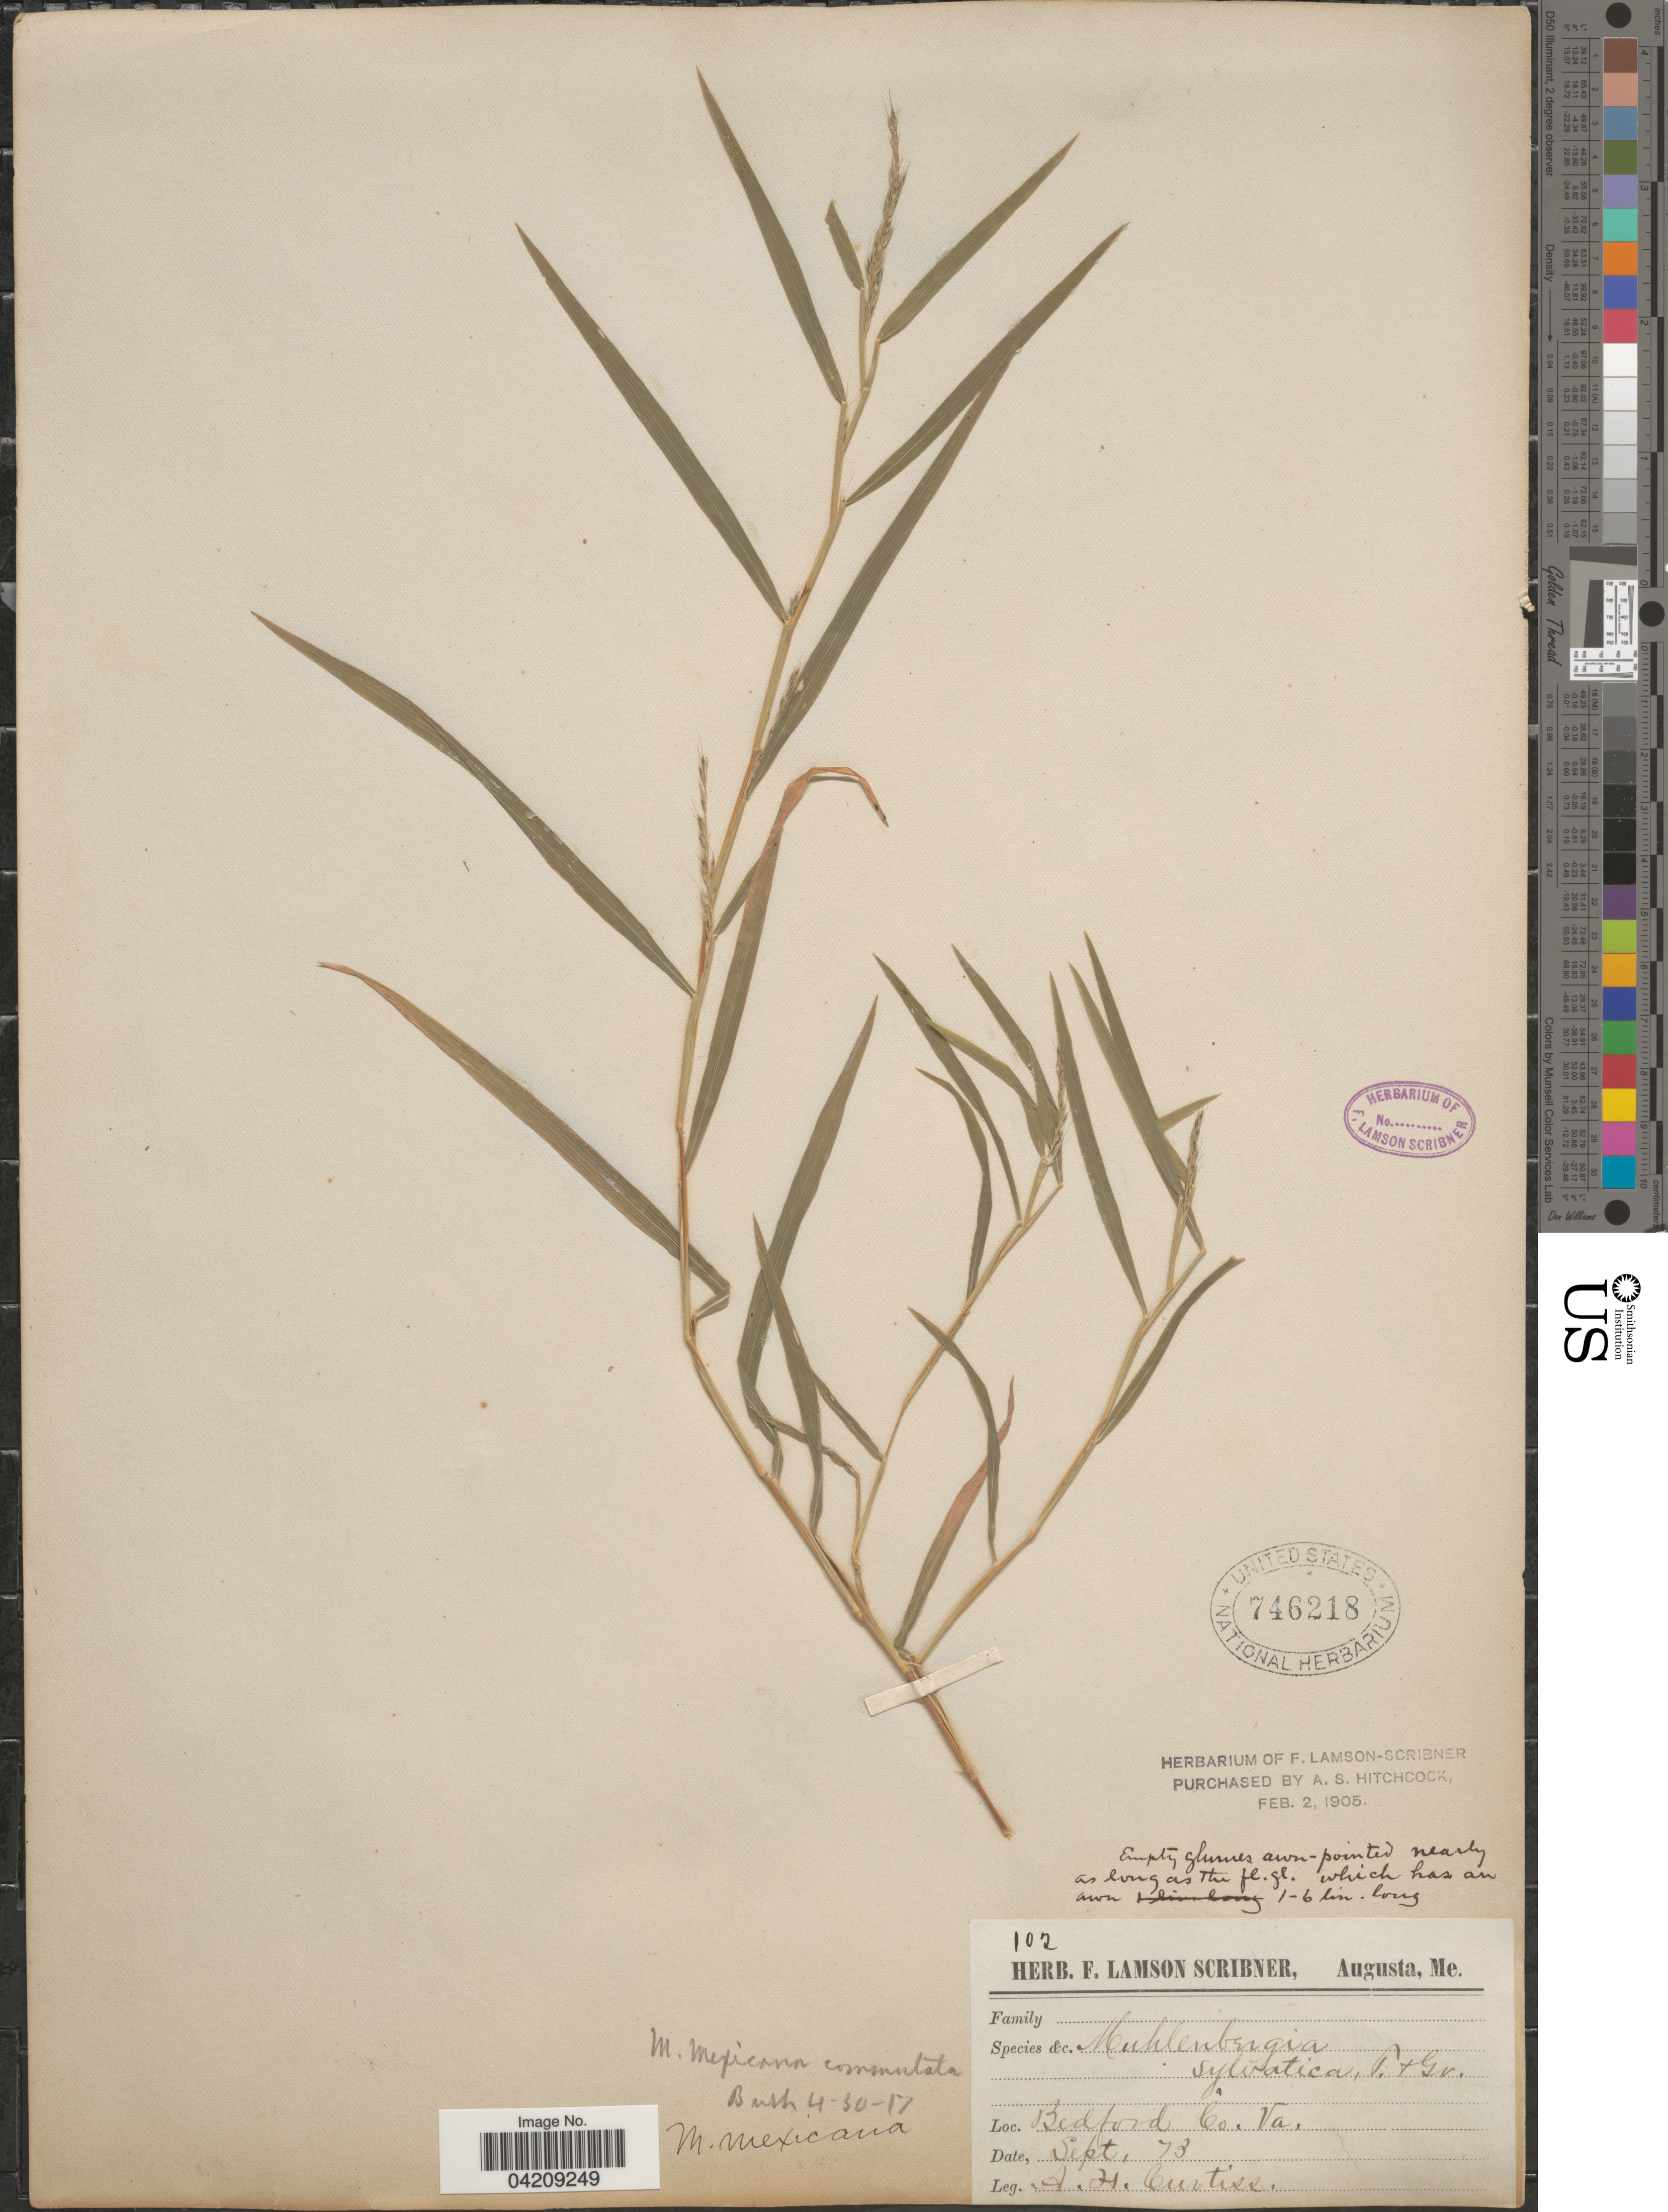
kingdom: Plantae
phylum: Tracheophyta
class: Liliopsida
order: Poales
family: Poaceae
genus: Muhlenbergia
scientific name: Muhlenbergia frondosa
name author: (Poir.) Fernald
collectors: A. H. Curtiss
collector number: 102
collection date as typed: Transcribed d/m/y: /9/73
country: United States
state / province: Virginia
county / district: Bedford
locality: Bedford Co.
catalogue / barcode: US 746218